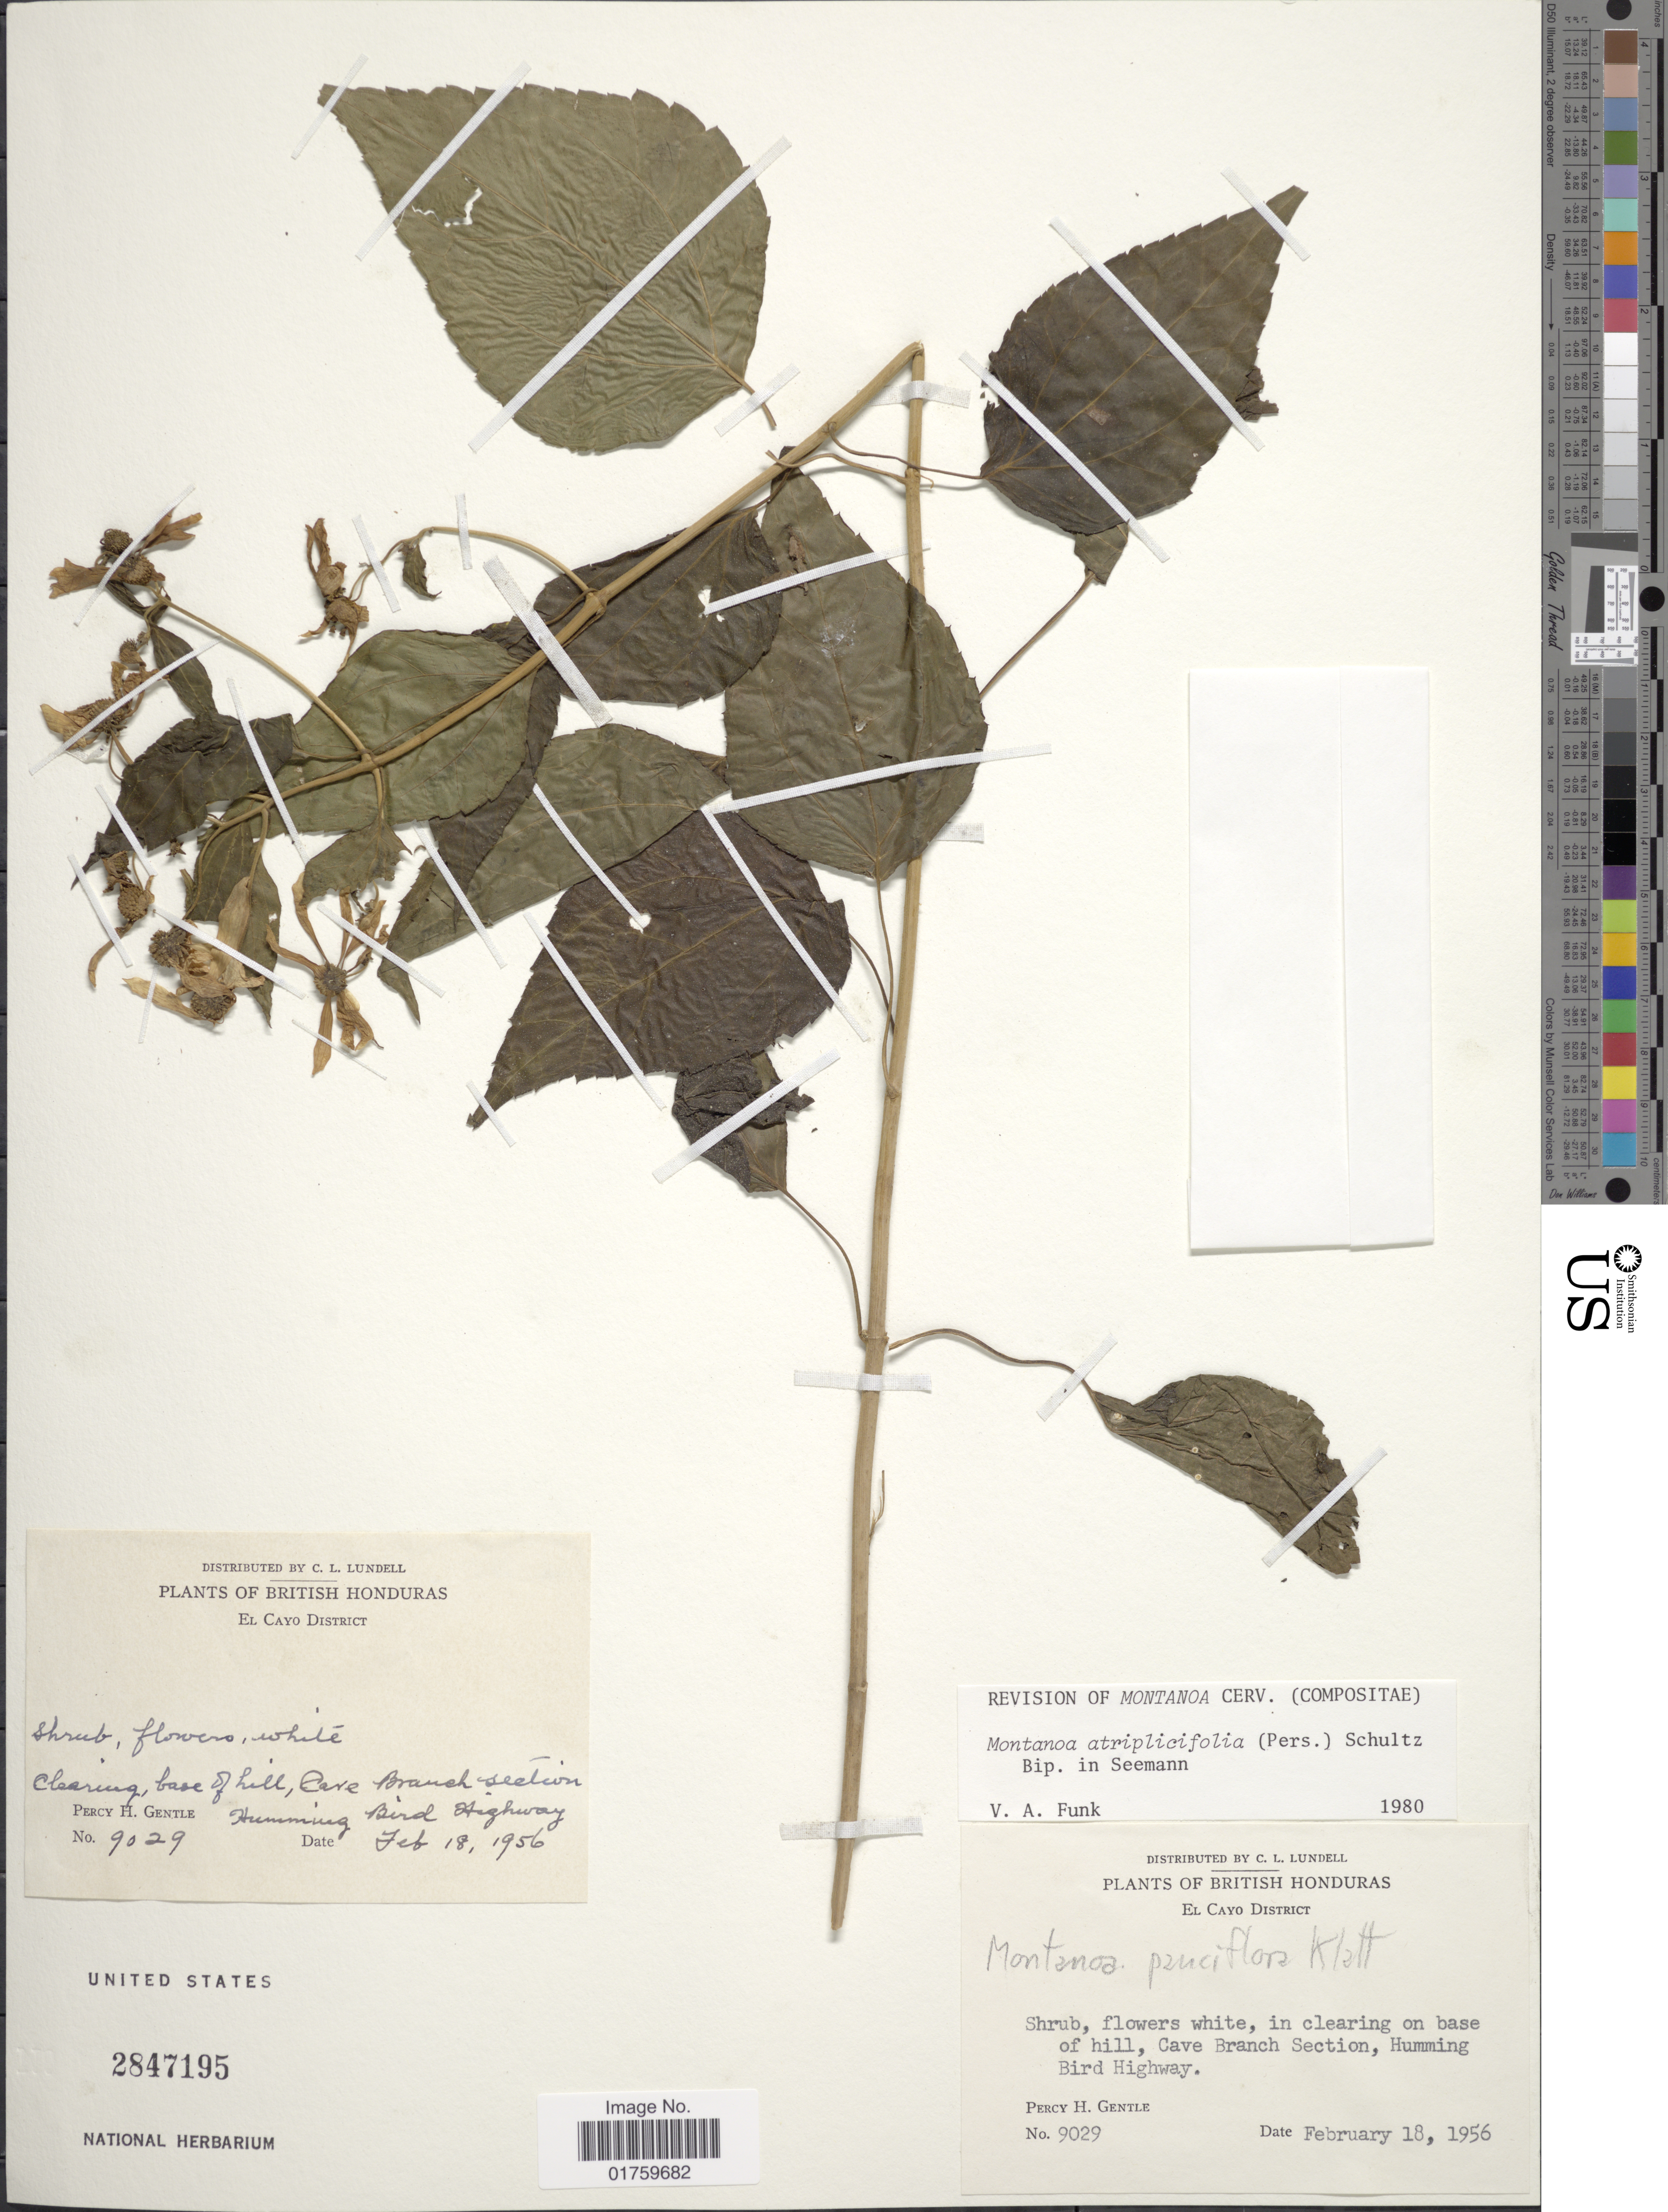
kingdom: Plantae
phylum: Tracheophyta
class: Magnoliopsida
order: Asterales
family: Asteraceae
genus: Montanoa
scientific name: Montanoa atriplicifolia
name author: (Pers.) Sch. Bip.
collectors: P. H. Gentle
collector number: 9029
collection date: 1956-02-18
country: Belize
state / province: Belize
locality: British Honduras, El Cayo District, in clearing on base of hill, Cave Branch Section, Humming Bird Highway.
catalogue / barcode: US 2847195